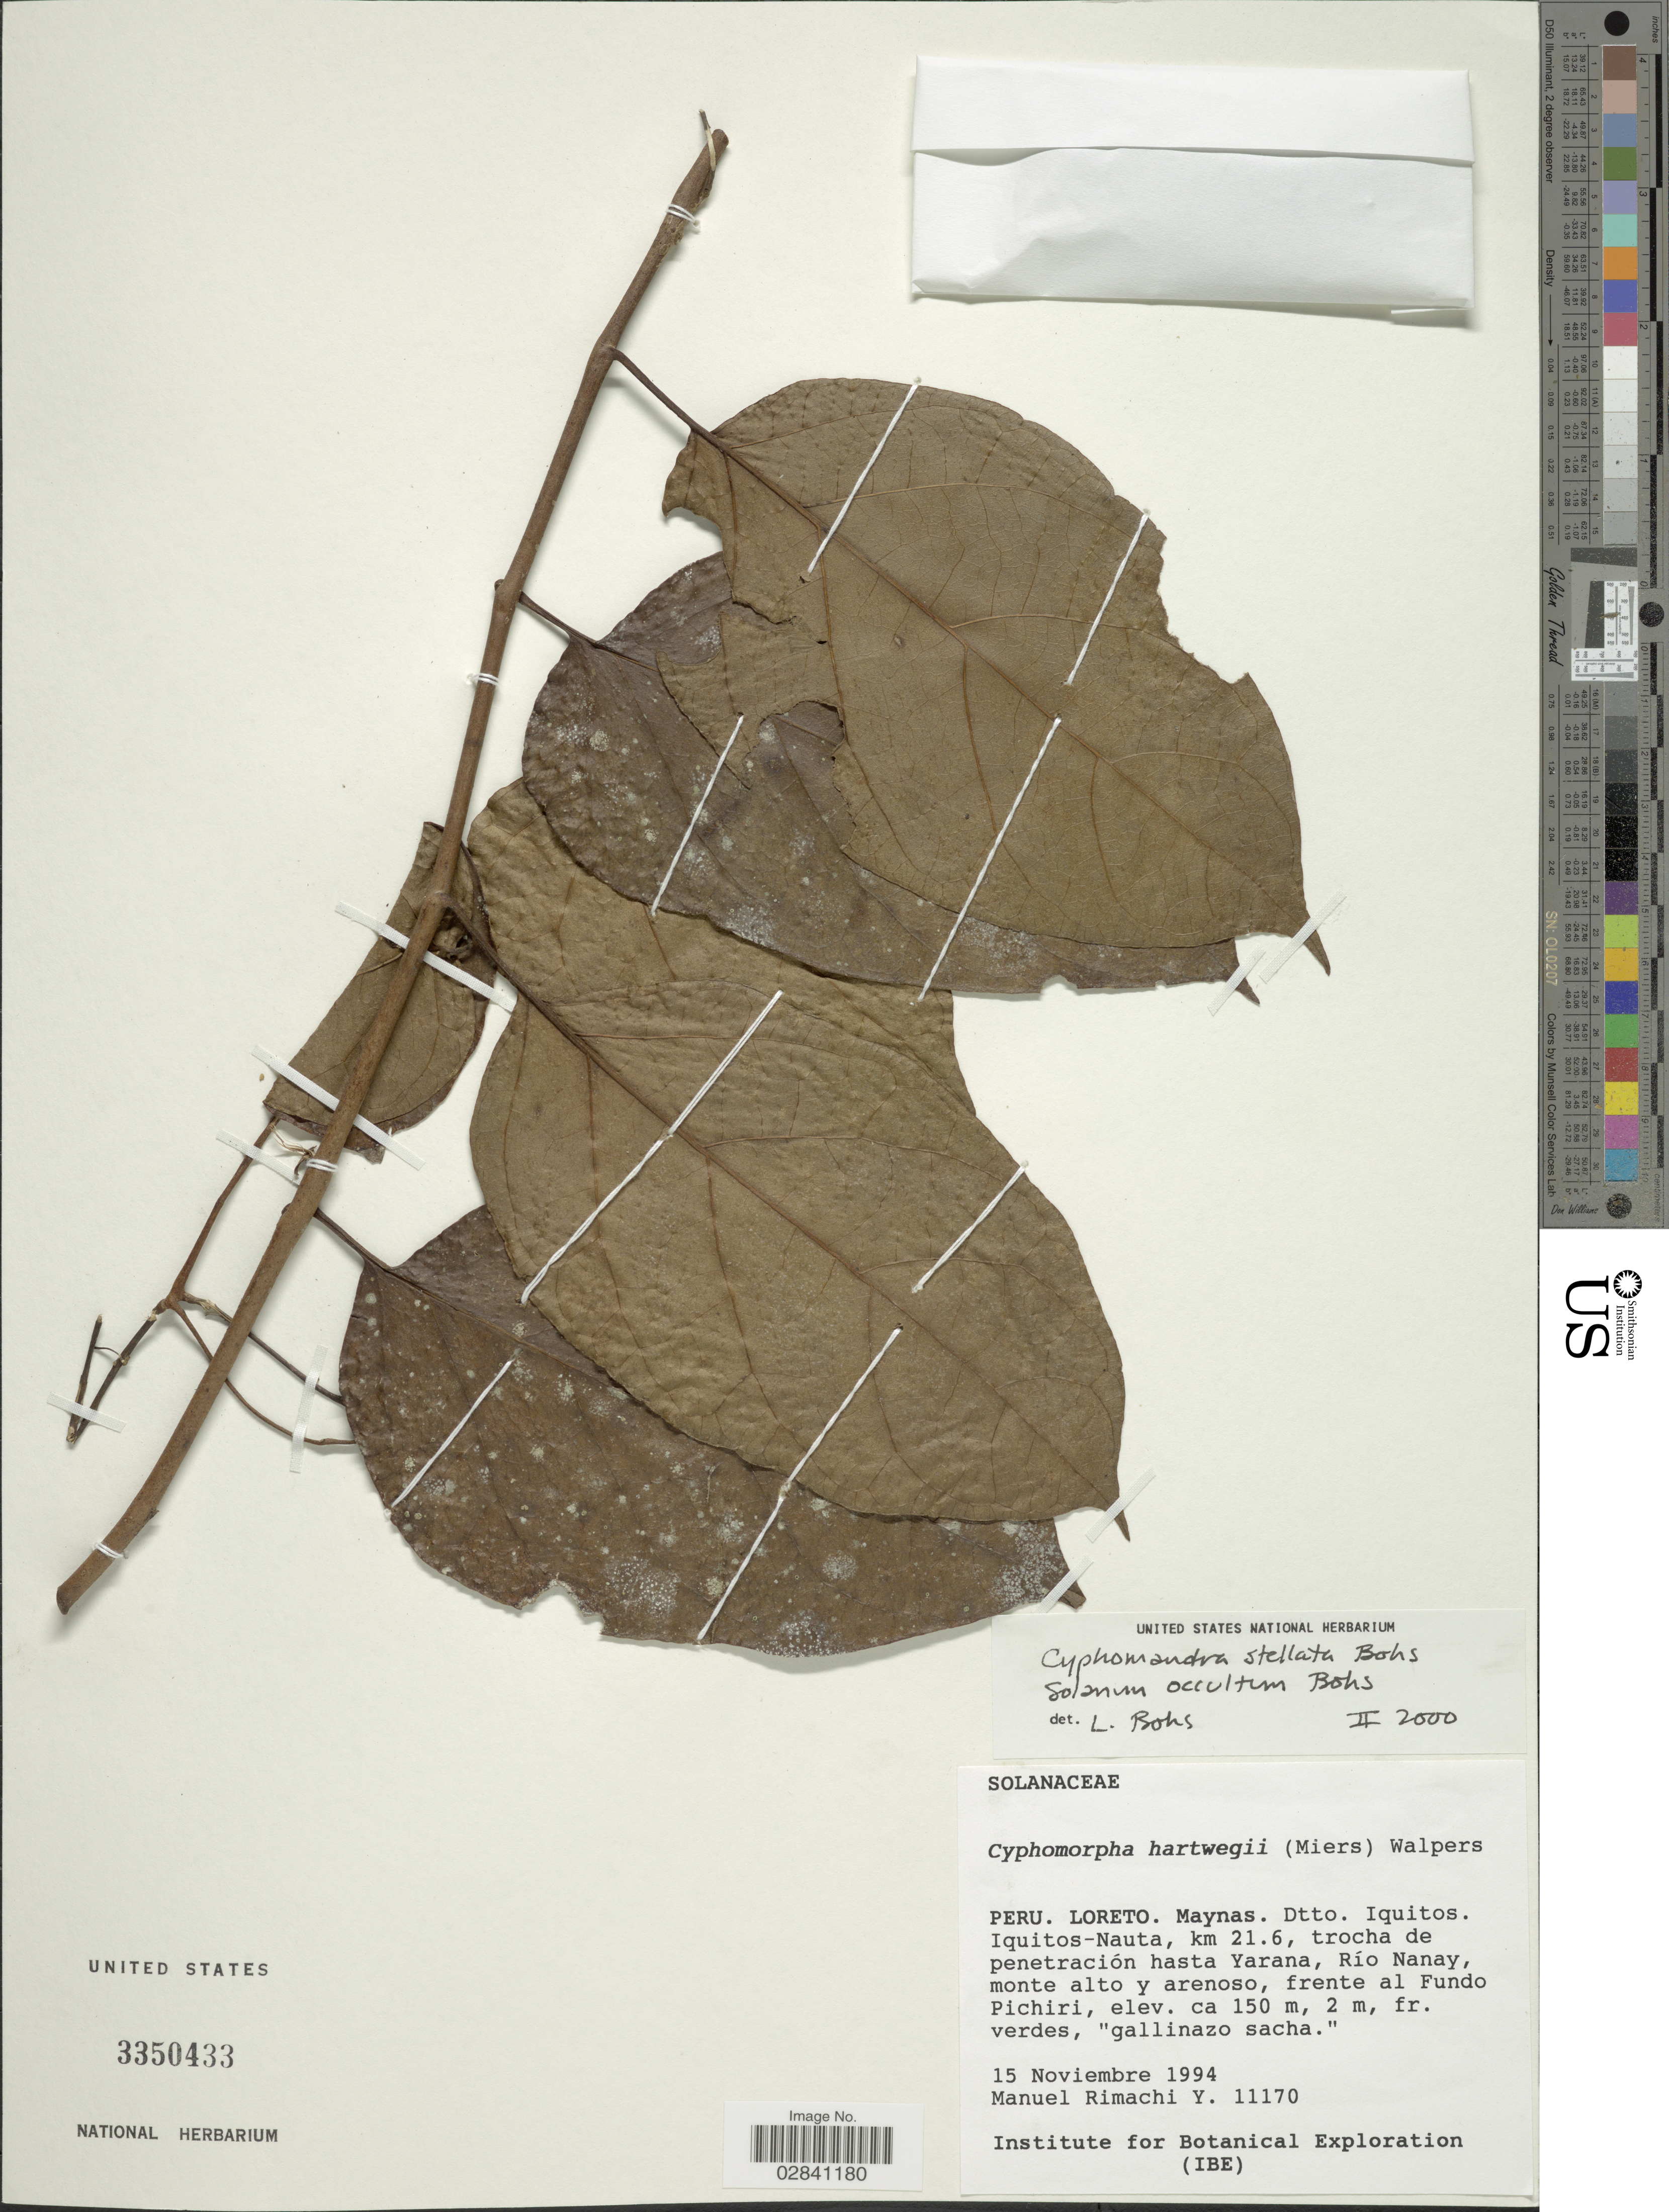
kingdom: Plantae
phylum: Tracheophyta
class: Magnoliopsida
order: Solanales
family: Solanaceae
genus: Cyphomandra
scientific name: Cyphomandra stellata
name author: Bohs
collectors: M. Rimachi Y.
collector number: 11170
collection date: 1994-11-15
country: Peru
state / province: Loreto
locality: Maynas. Dtto. Iquitos. Iquitos-Nauta, km 21.6, trocha de penetración hasta Yarana, Río Nanay, monte alto y arenoso, frente al Fundo Pichiri.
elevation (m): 150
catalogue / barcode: US 3350433